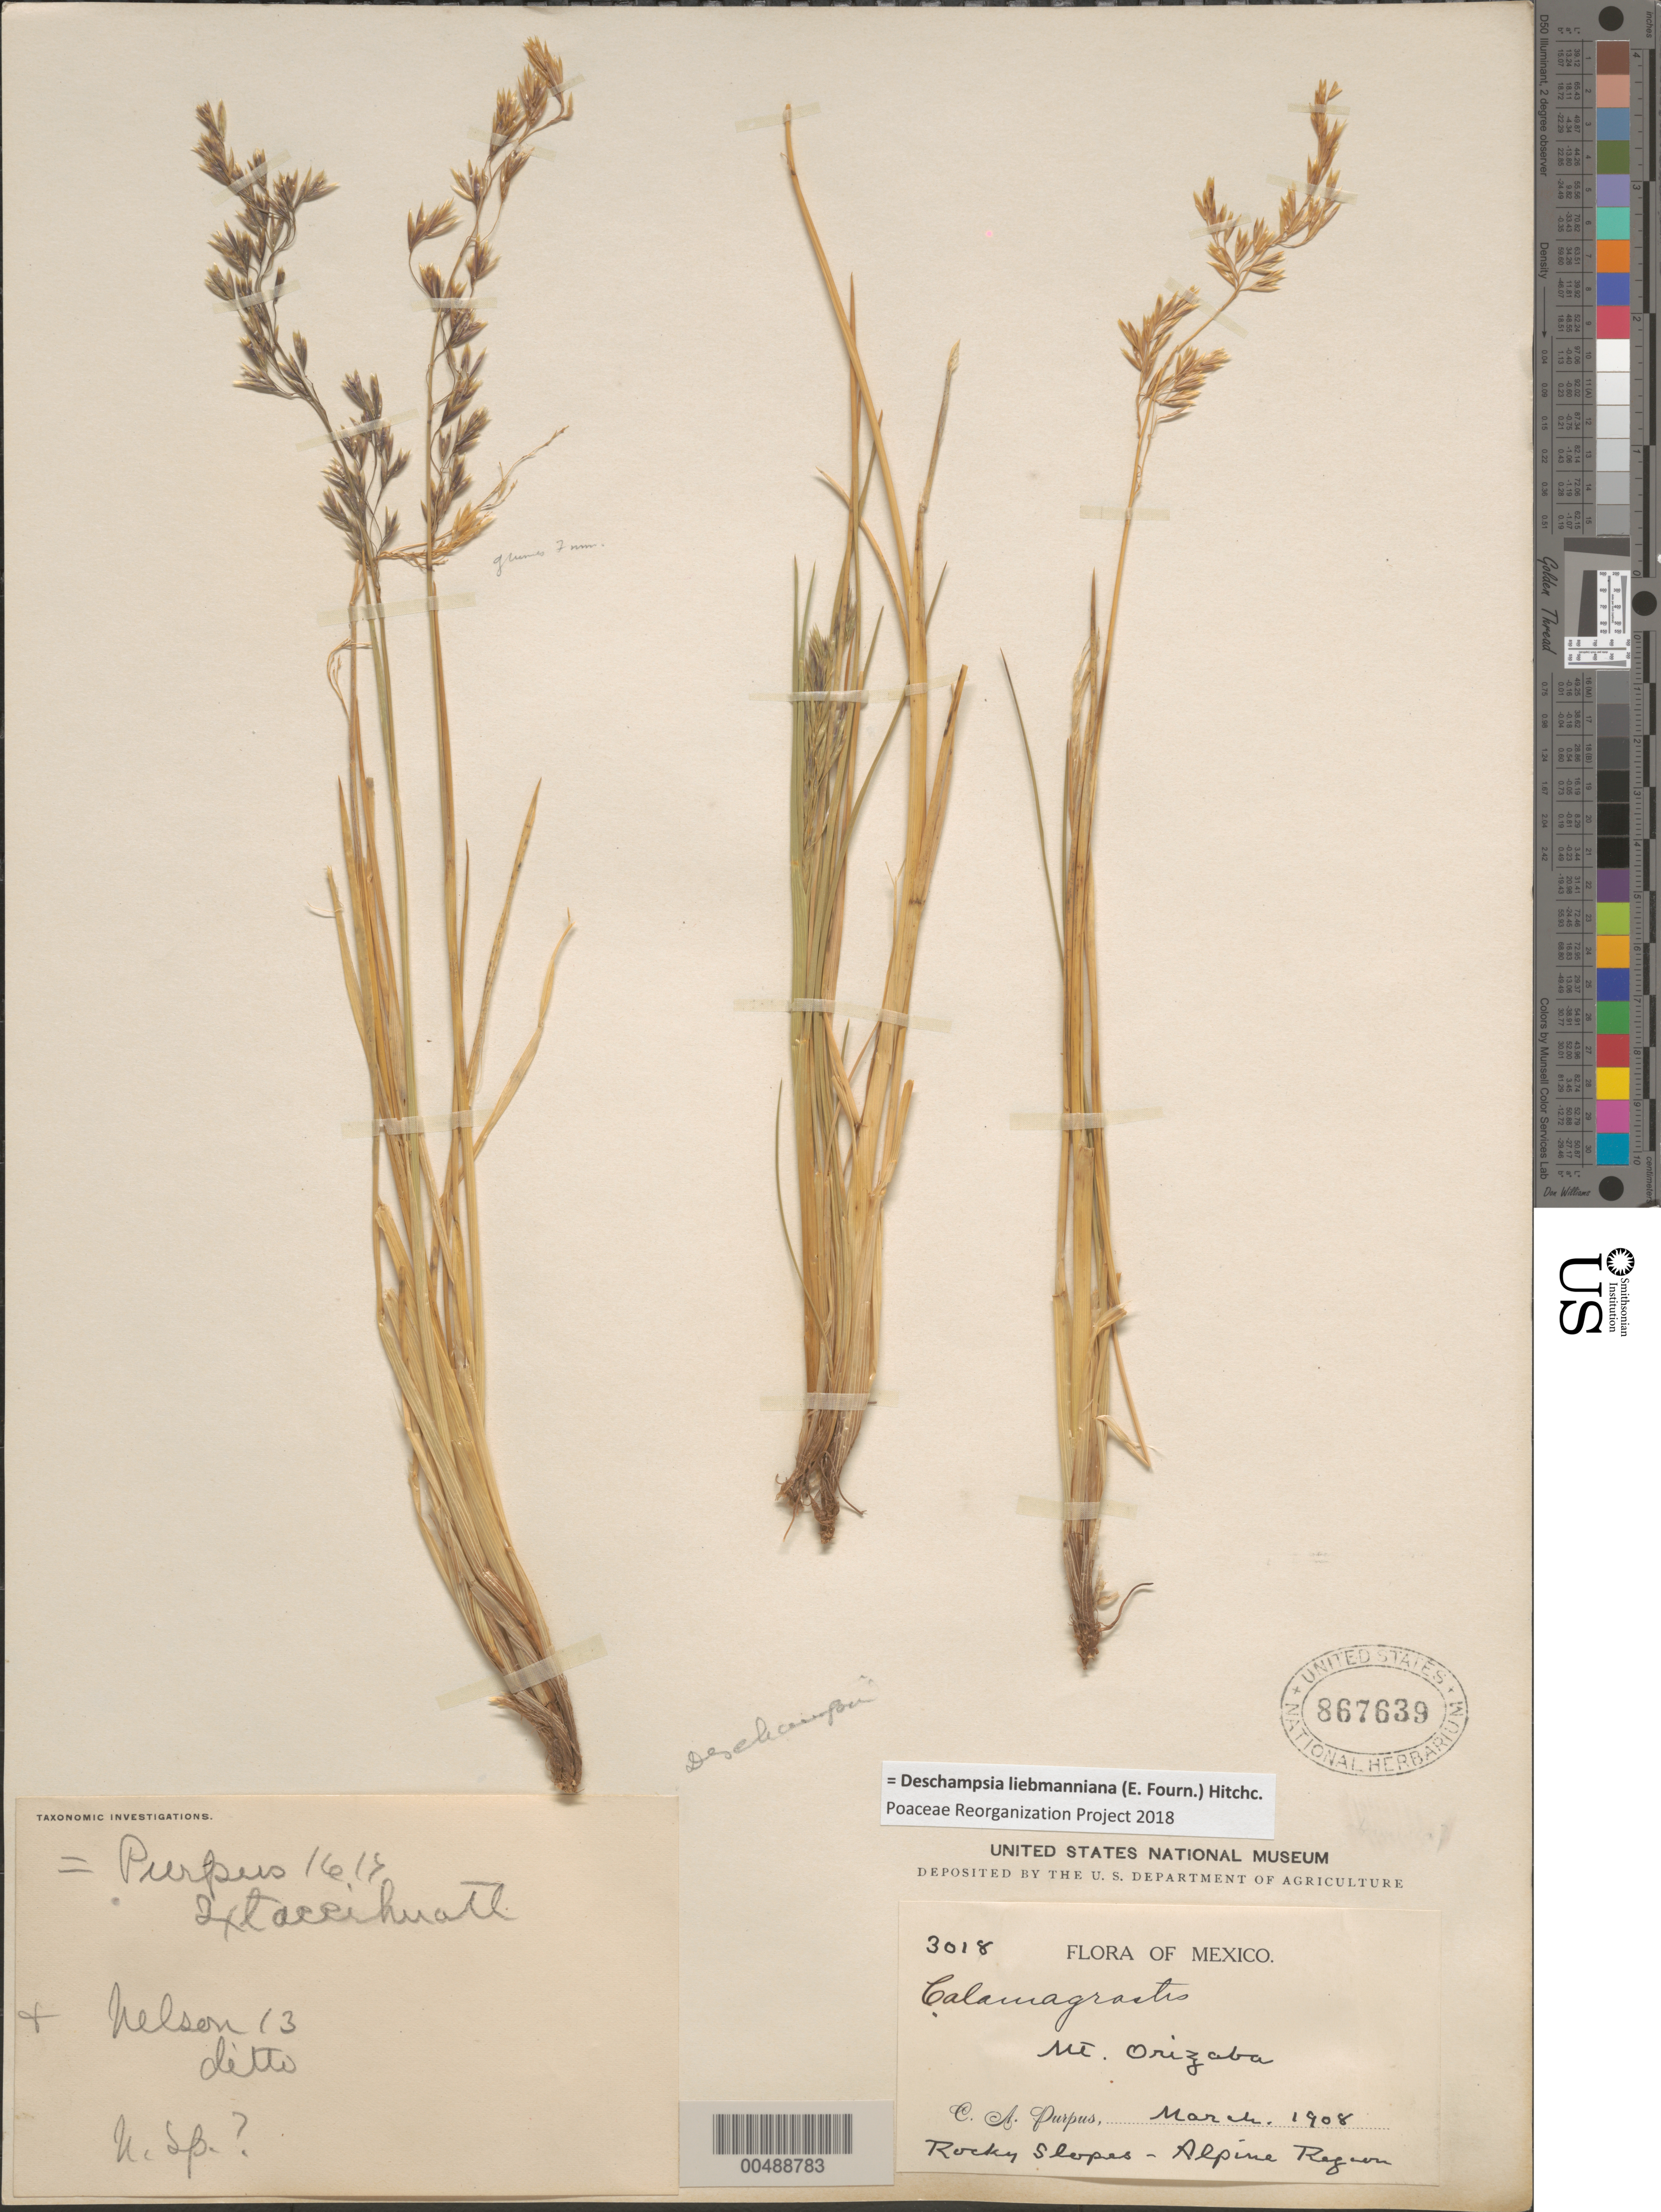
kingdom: Plantae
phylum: Tracheophyta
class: Liliopsida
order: Poales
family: Poaceae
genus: Deschampsia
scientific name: Deschampsia liebmanniana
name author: (E. Fourn.) Hitchc.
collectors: C. A. Purpus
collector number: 3018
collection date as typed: Mar 1908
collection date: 1908-03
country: Mexico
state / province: Veracruz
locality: Mt. Orizaba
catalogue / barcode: US 867639